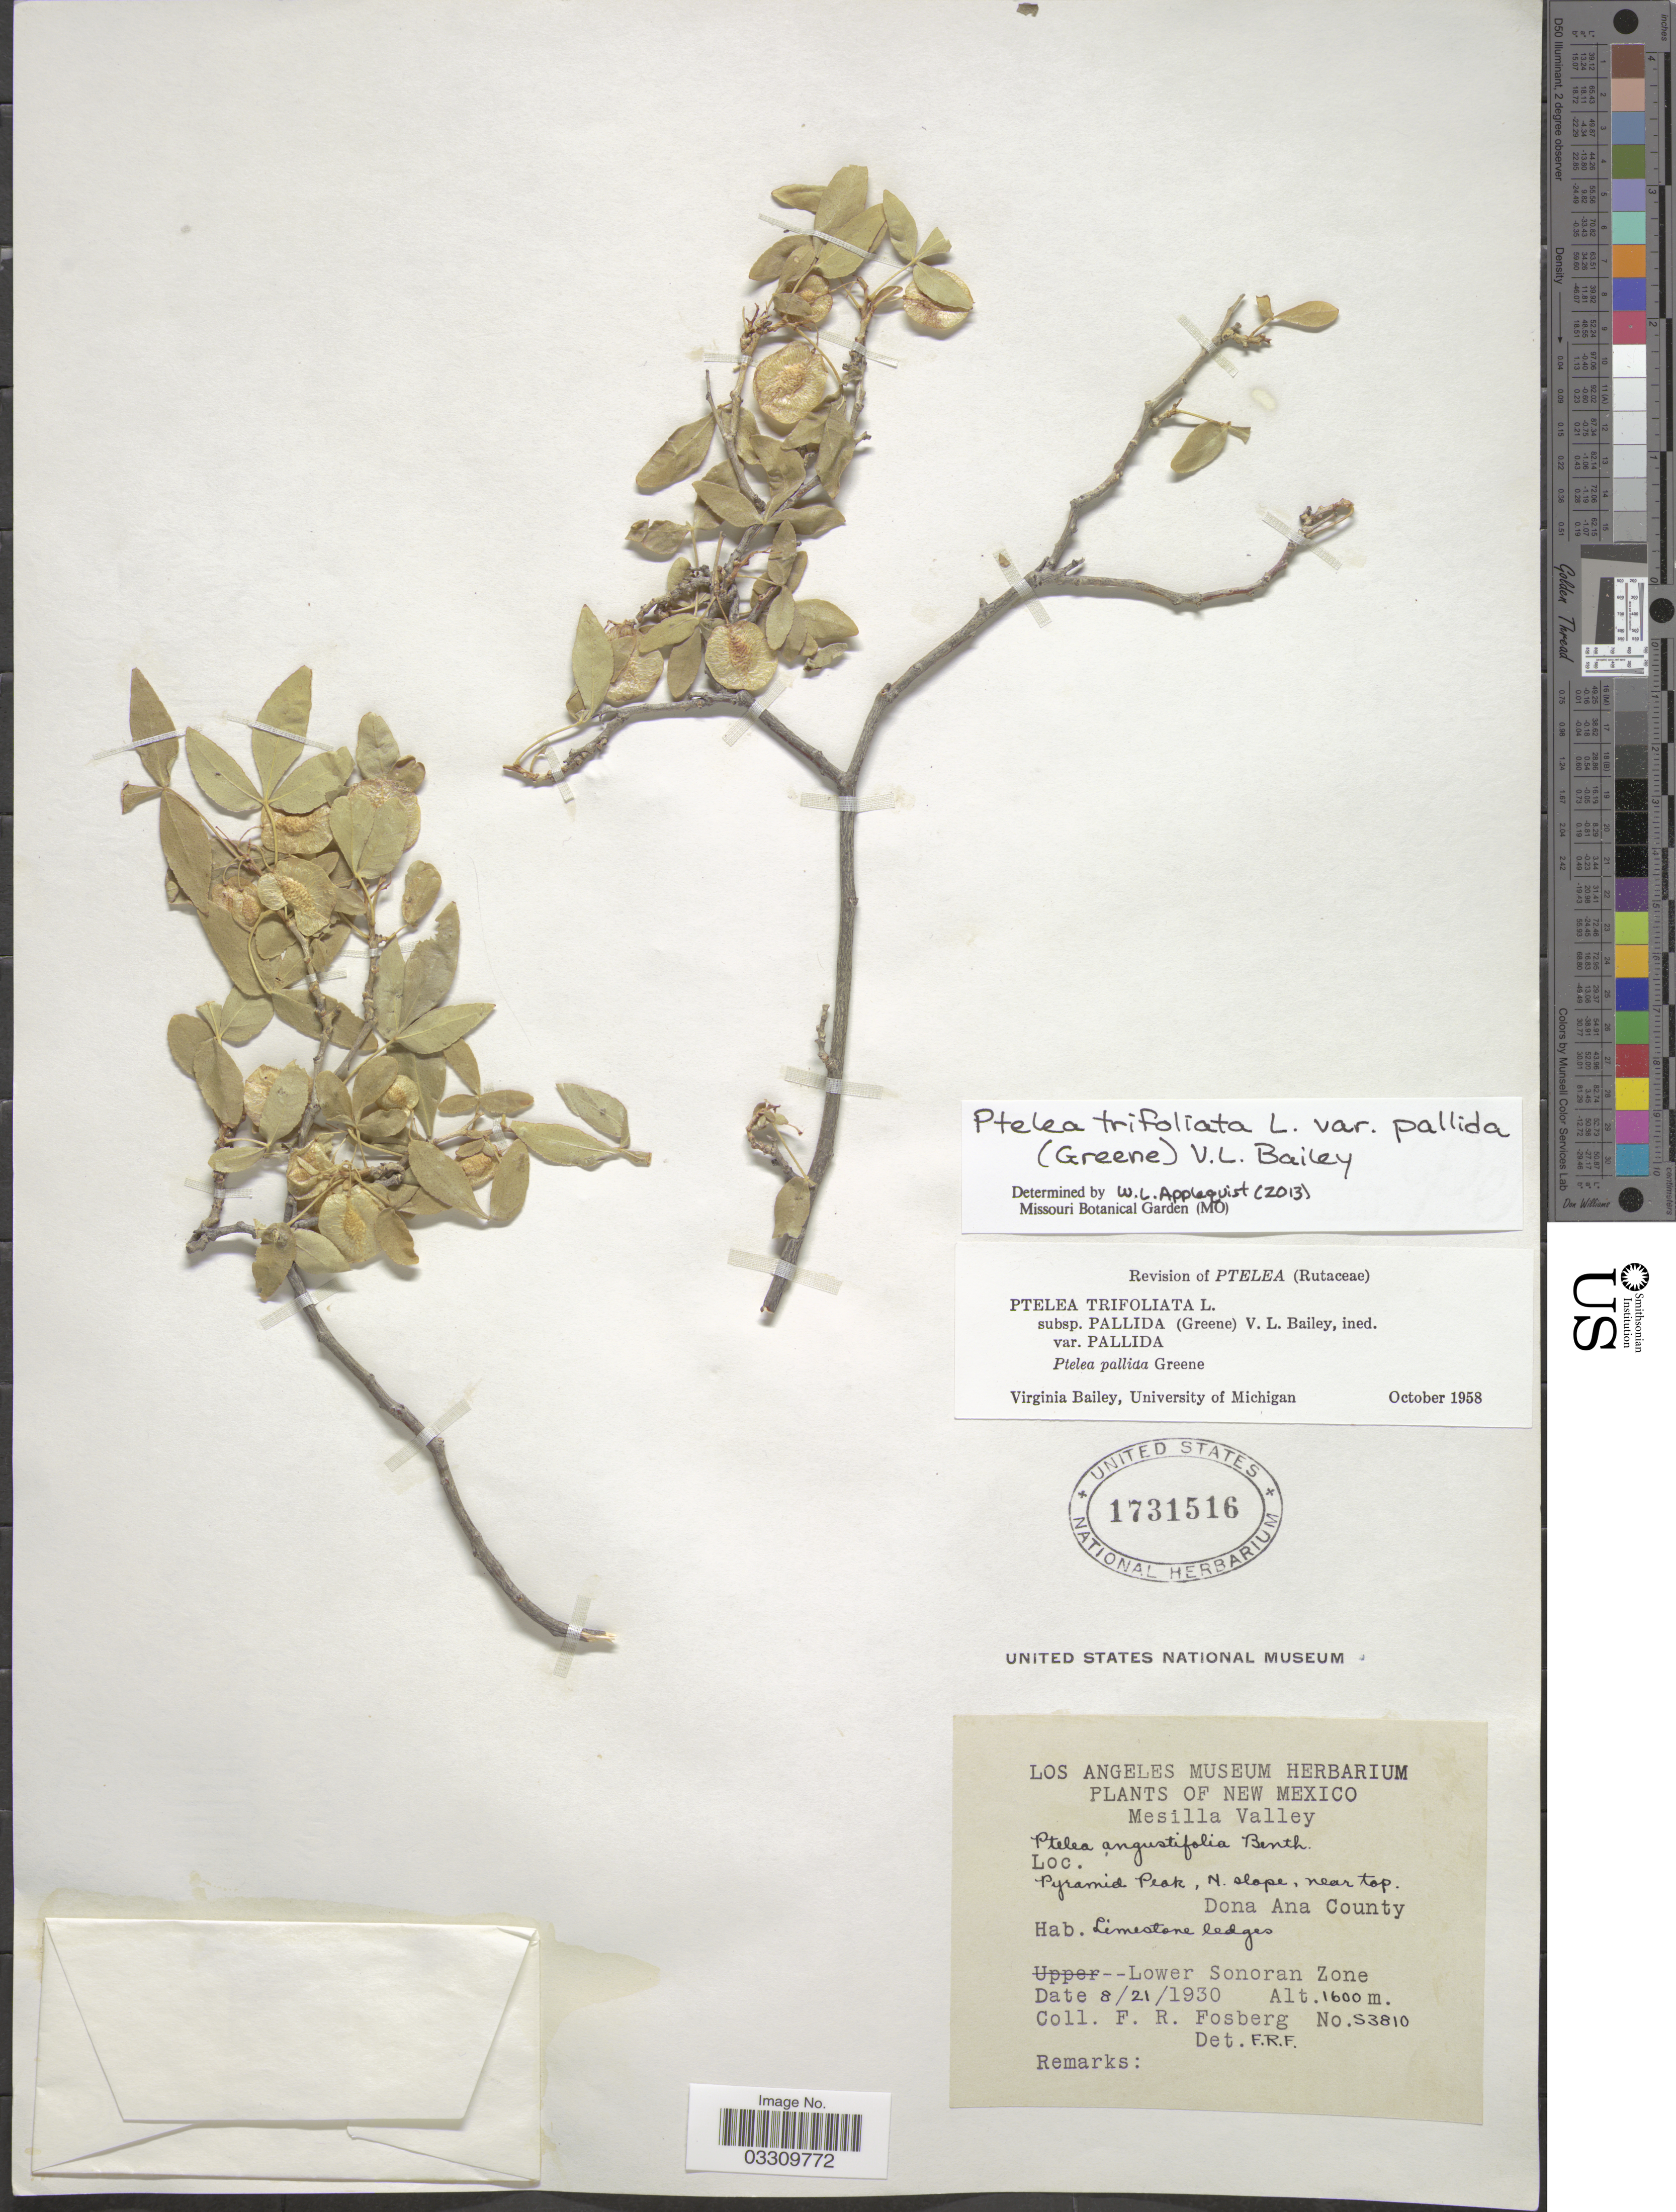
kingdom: Plantae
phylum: Tracheophyta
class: Magnoliopsida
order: Sapindales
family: Rutaceae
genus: Ptelea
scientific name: Ptelea trifoliata subsp. pallida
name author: (Greene) V. L. Bailey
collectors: F. R. Fosberg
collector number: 53810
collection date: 1930-08-21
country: United States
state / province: New Mexico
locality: Mesilla Valley. Pyramid Peak, N. slope, near top. Dona Ana County. Lower Sonoran Zone.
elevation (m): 1600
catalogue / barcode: US 1731516